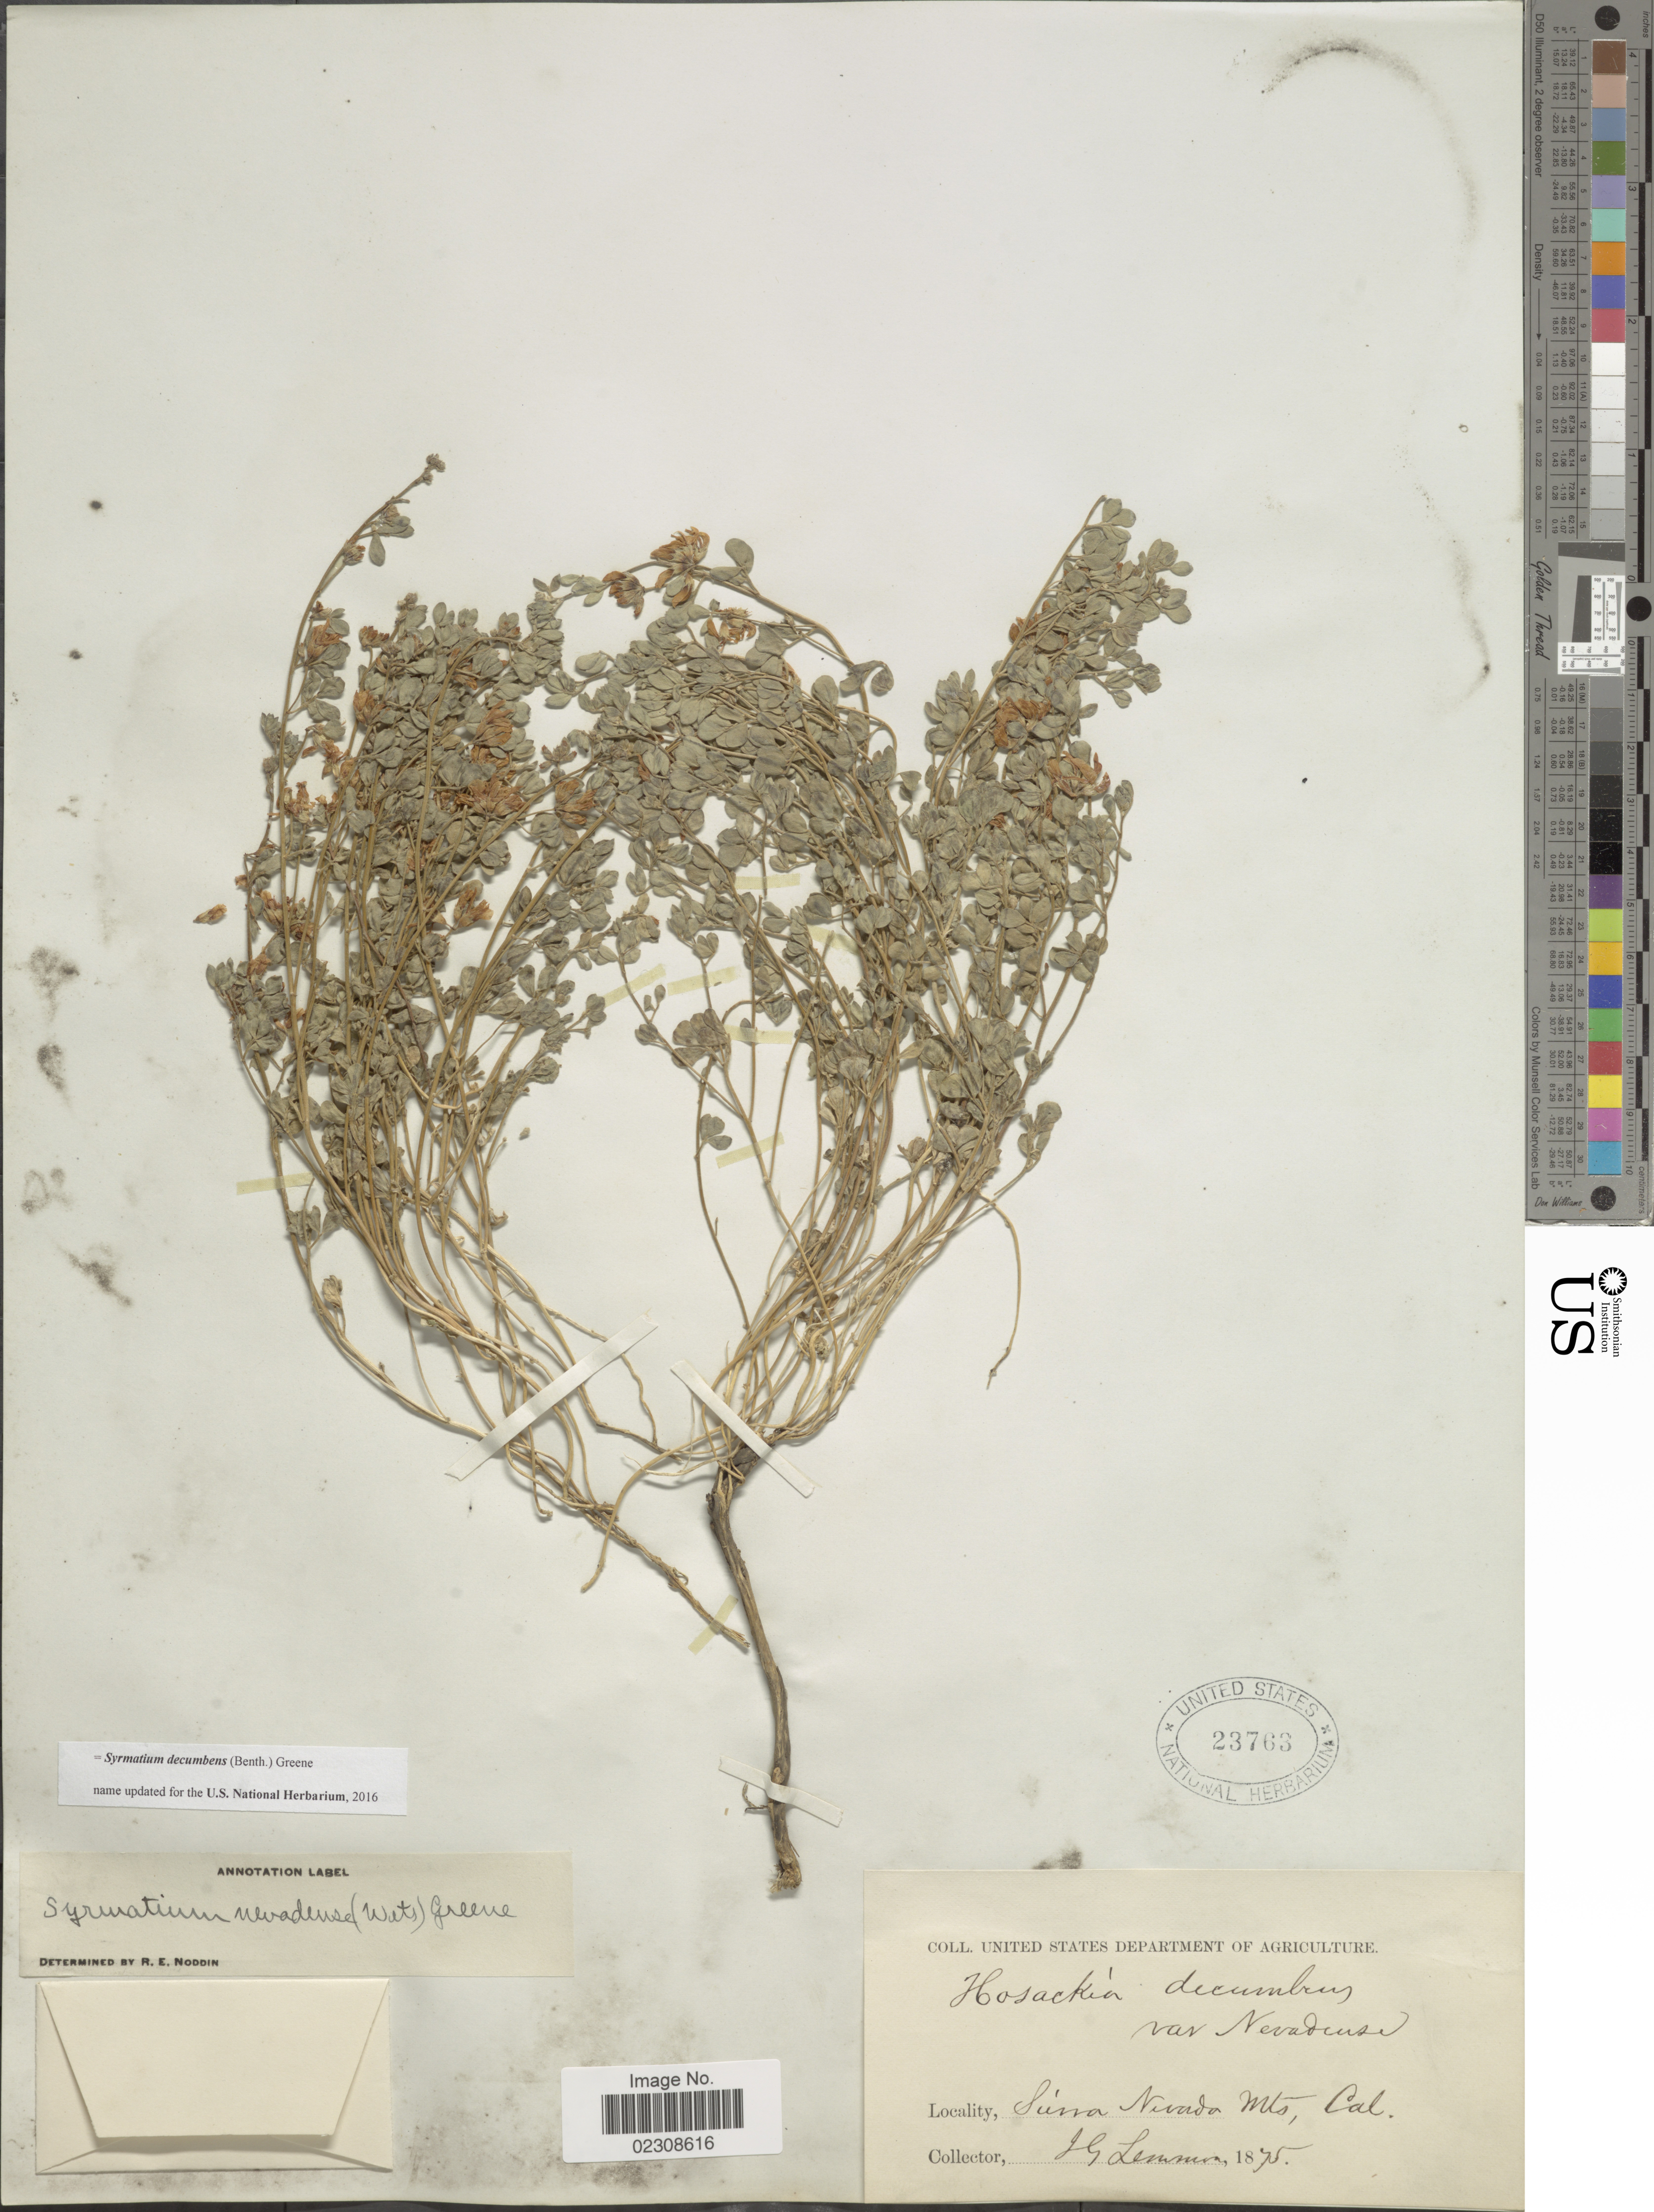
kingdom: Plantae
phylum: Tracheophyta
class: Magnoliopsida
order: Fabales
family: Fabaceae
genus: Syrmatium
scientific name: Syrmatium decumbens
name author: (Benth.) Greene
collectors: J. Lemmon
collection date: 1875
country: United States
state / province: California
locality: Sierra Nevada Mts, Cal.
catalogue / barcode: US 23763